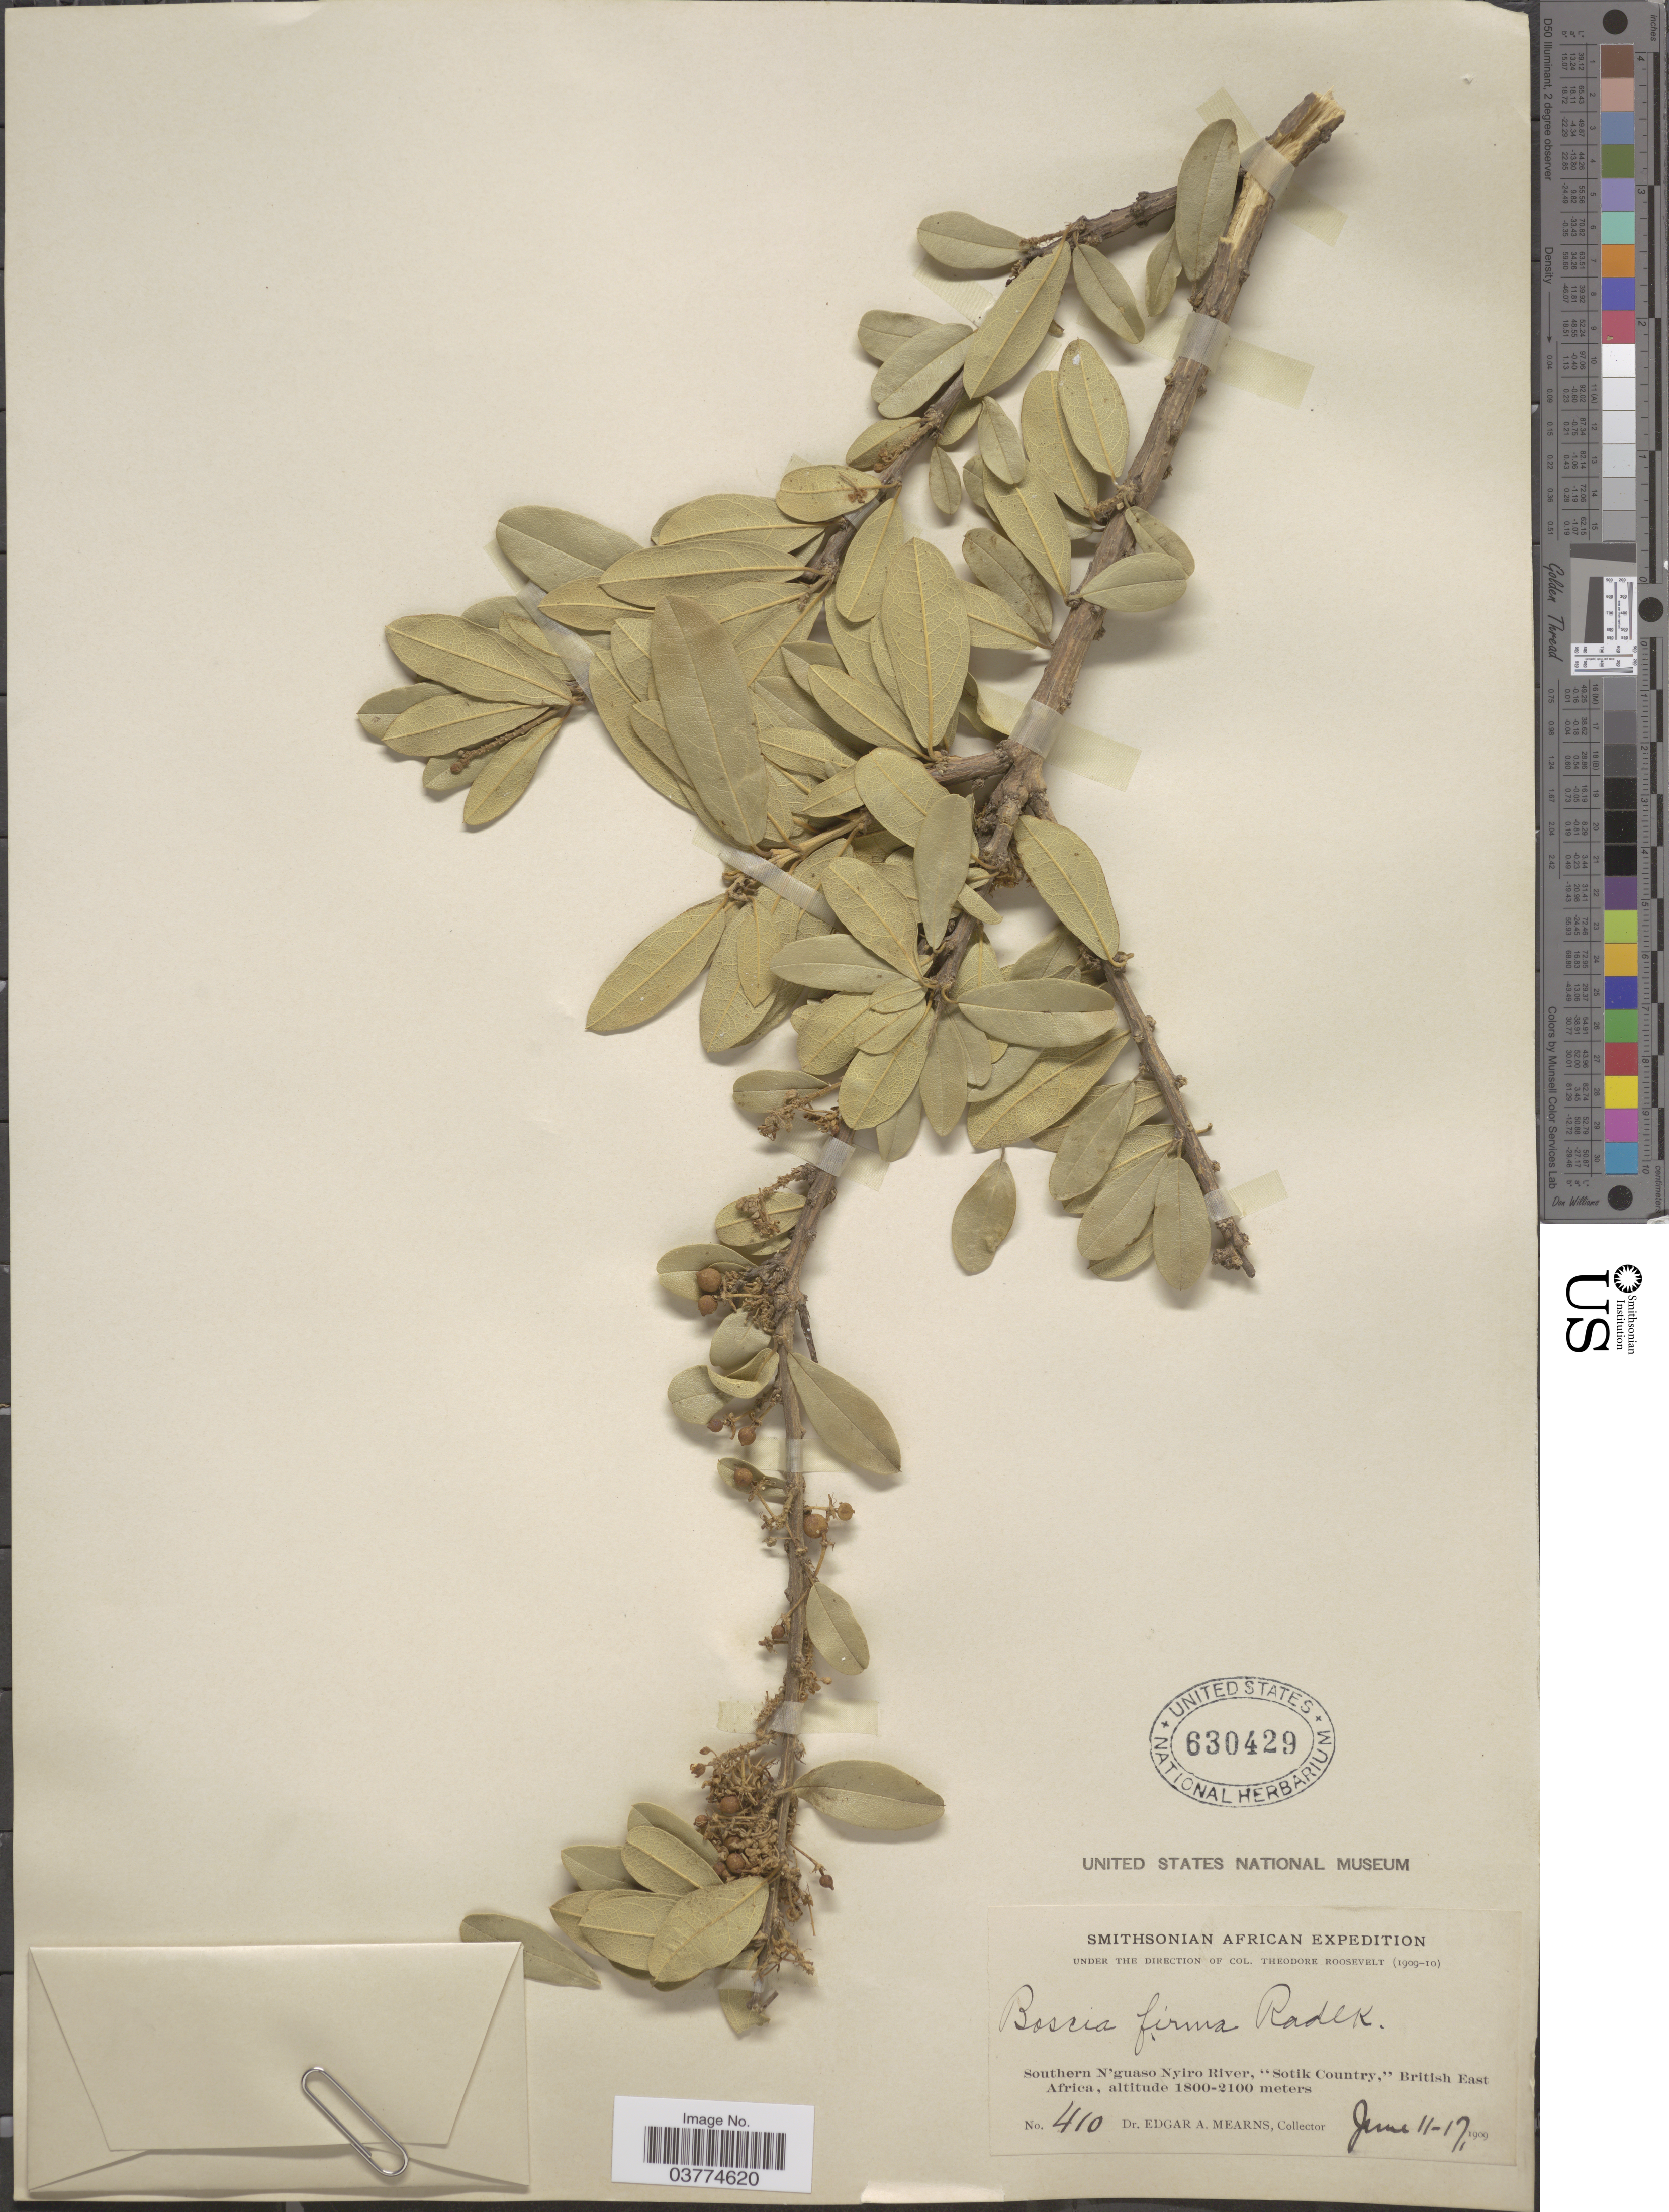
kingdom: Plantae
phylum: Tracheophyta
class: Magnoliopsida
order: Brassicales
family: Capparaceae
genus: Boscia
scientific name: Boscia firma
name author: Radlk.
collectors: E. A. Mearns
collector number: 410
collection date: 1909-06-11/1909-06-17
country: Kenya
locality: Southern N'guaso Nyiro River, "Sotik Country," British East Africa.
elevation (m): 1800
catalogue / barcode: US 630429